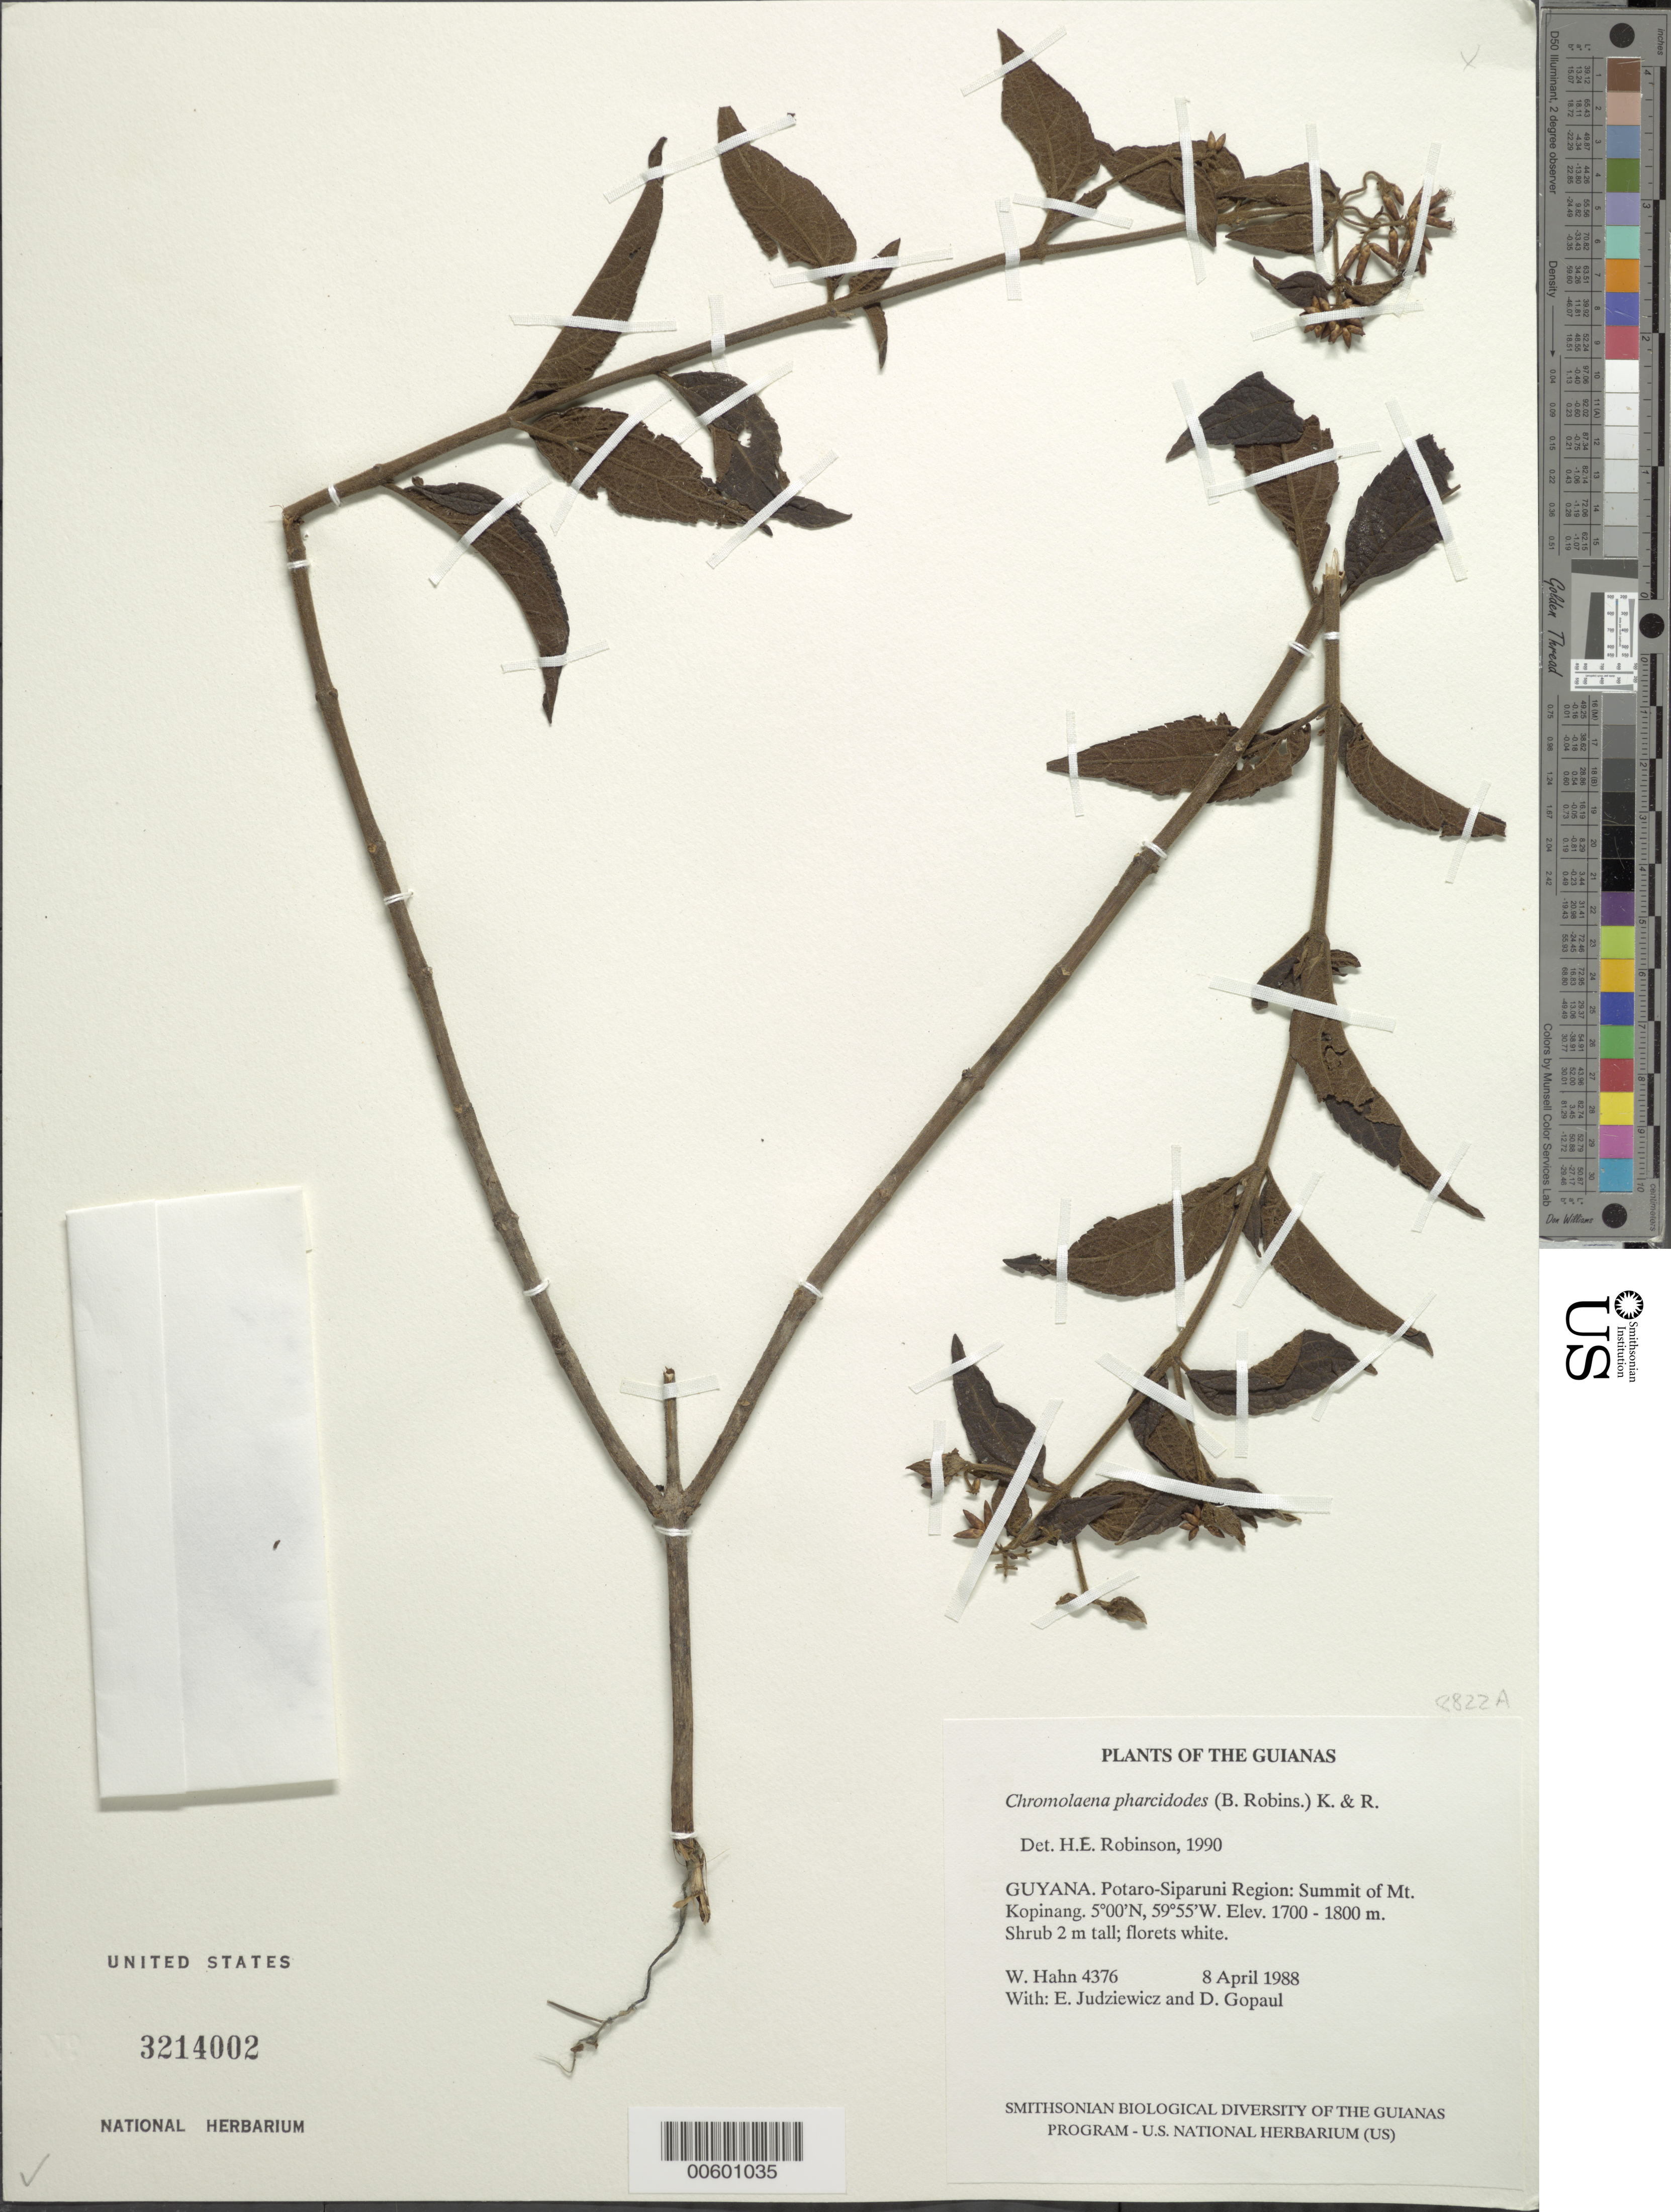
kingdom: Plantae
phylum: Tracheophyta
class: Magnoliopsida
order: Asterales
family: Asteraceae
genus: Chromolaena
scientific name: Chromolaena pharcidodes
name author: (B.L. Rob.) R.M. King & H. Rob.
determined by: Robinson, H. L.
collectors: W. Hahn, E. J. Judziewicz & D. Gopaul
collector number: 4376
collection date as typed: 8 April 1988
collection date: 1988-04-08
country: Guyana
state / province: Potaro-Siparuni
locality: Summit of Mt. Kopinang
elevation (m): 1700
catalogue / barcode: US 3214002